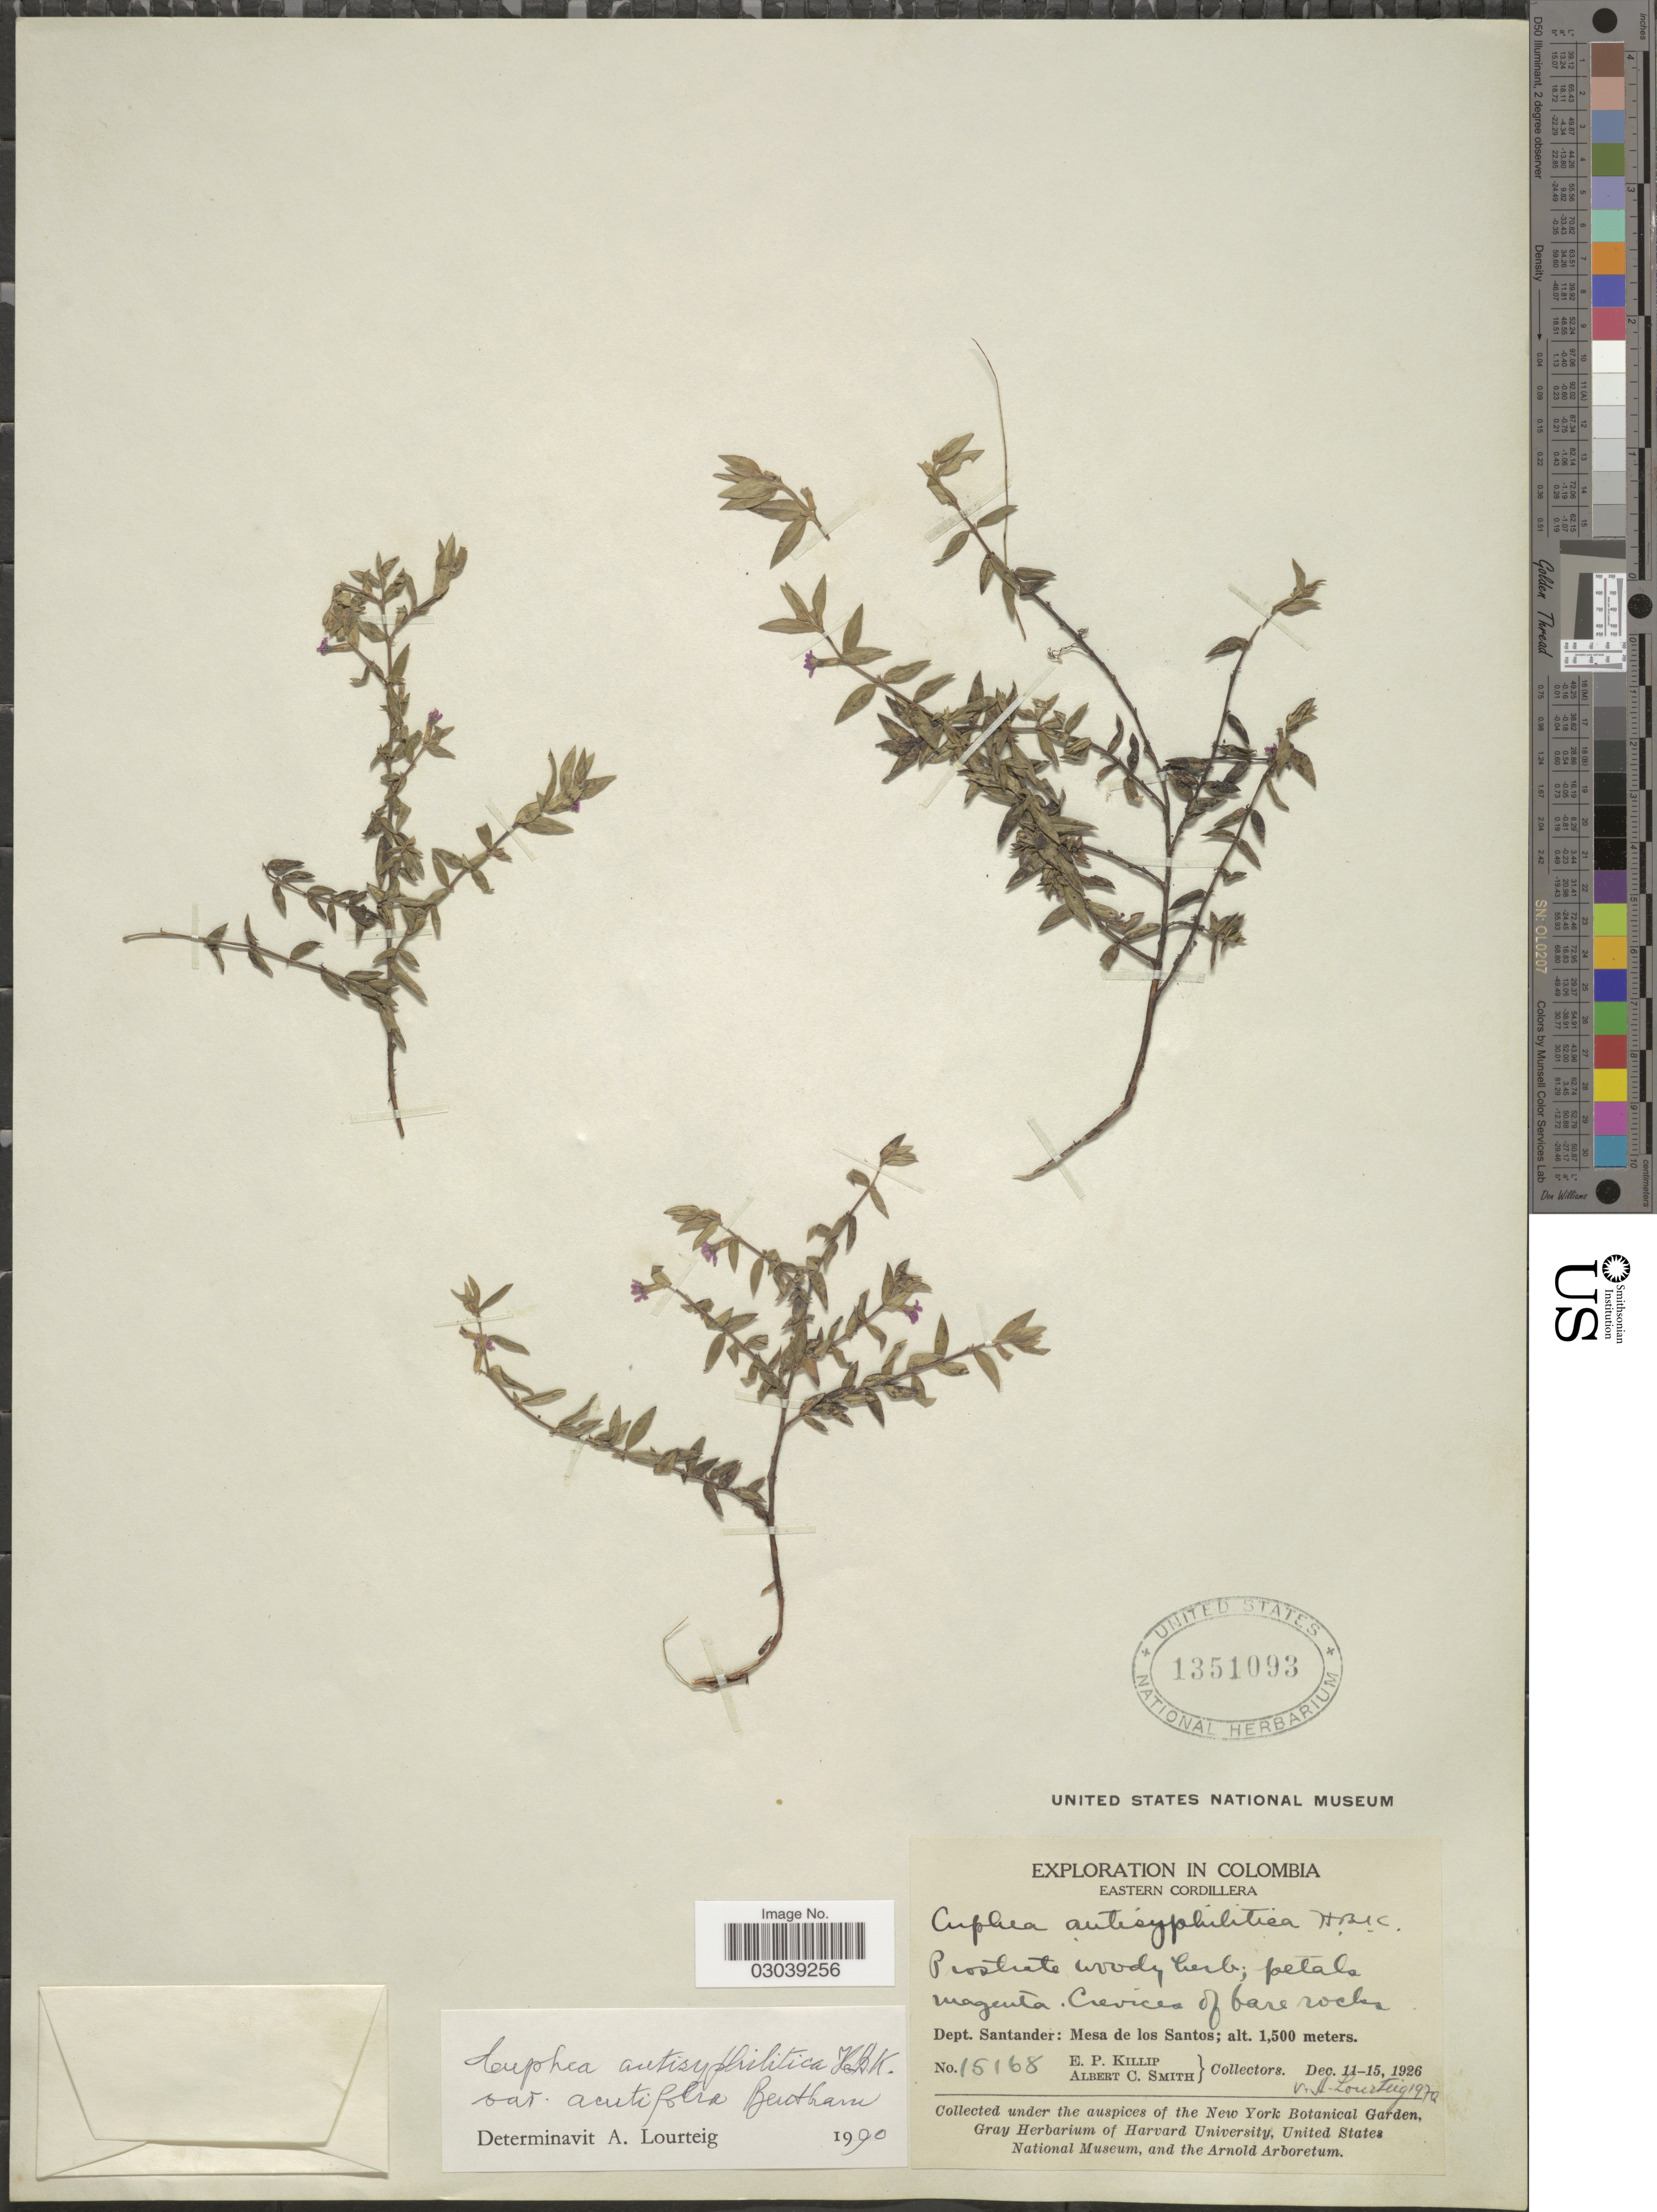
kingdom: Plantae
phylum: Tracheophyta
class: Magnoliopsida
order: Myrtales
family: Lythraceae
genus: Cuphea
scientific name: Cuphea antisyphilitica var. acutifolia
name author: Benth.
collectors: E. P. Killip & A. C. Smith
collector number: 15168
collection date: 1926-12-11/1926-12-15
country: Colombia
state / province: Santander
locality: Eastern Cordillera. Dept. Santander: Mesa de los Santos.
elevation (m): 1500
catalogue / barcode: US 1351093